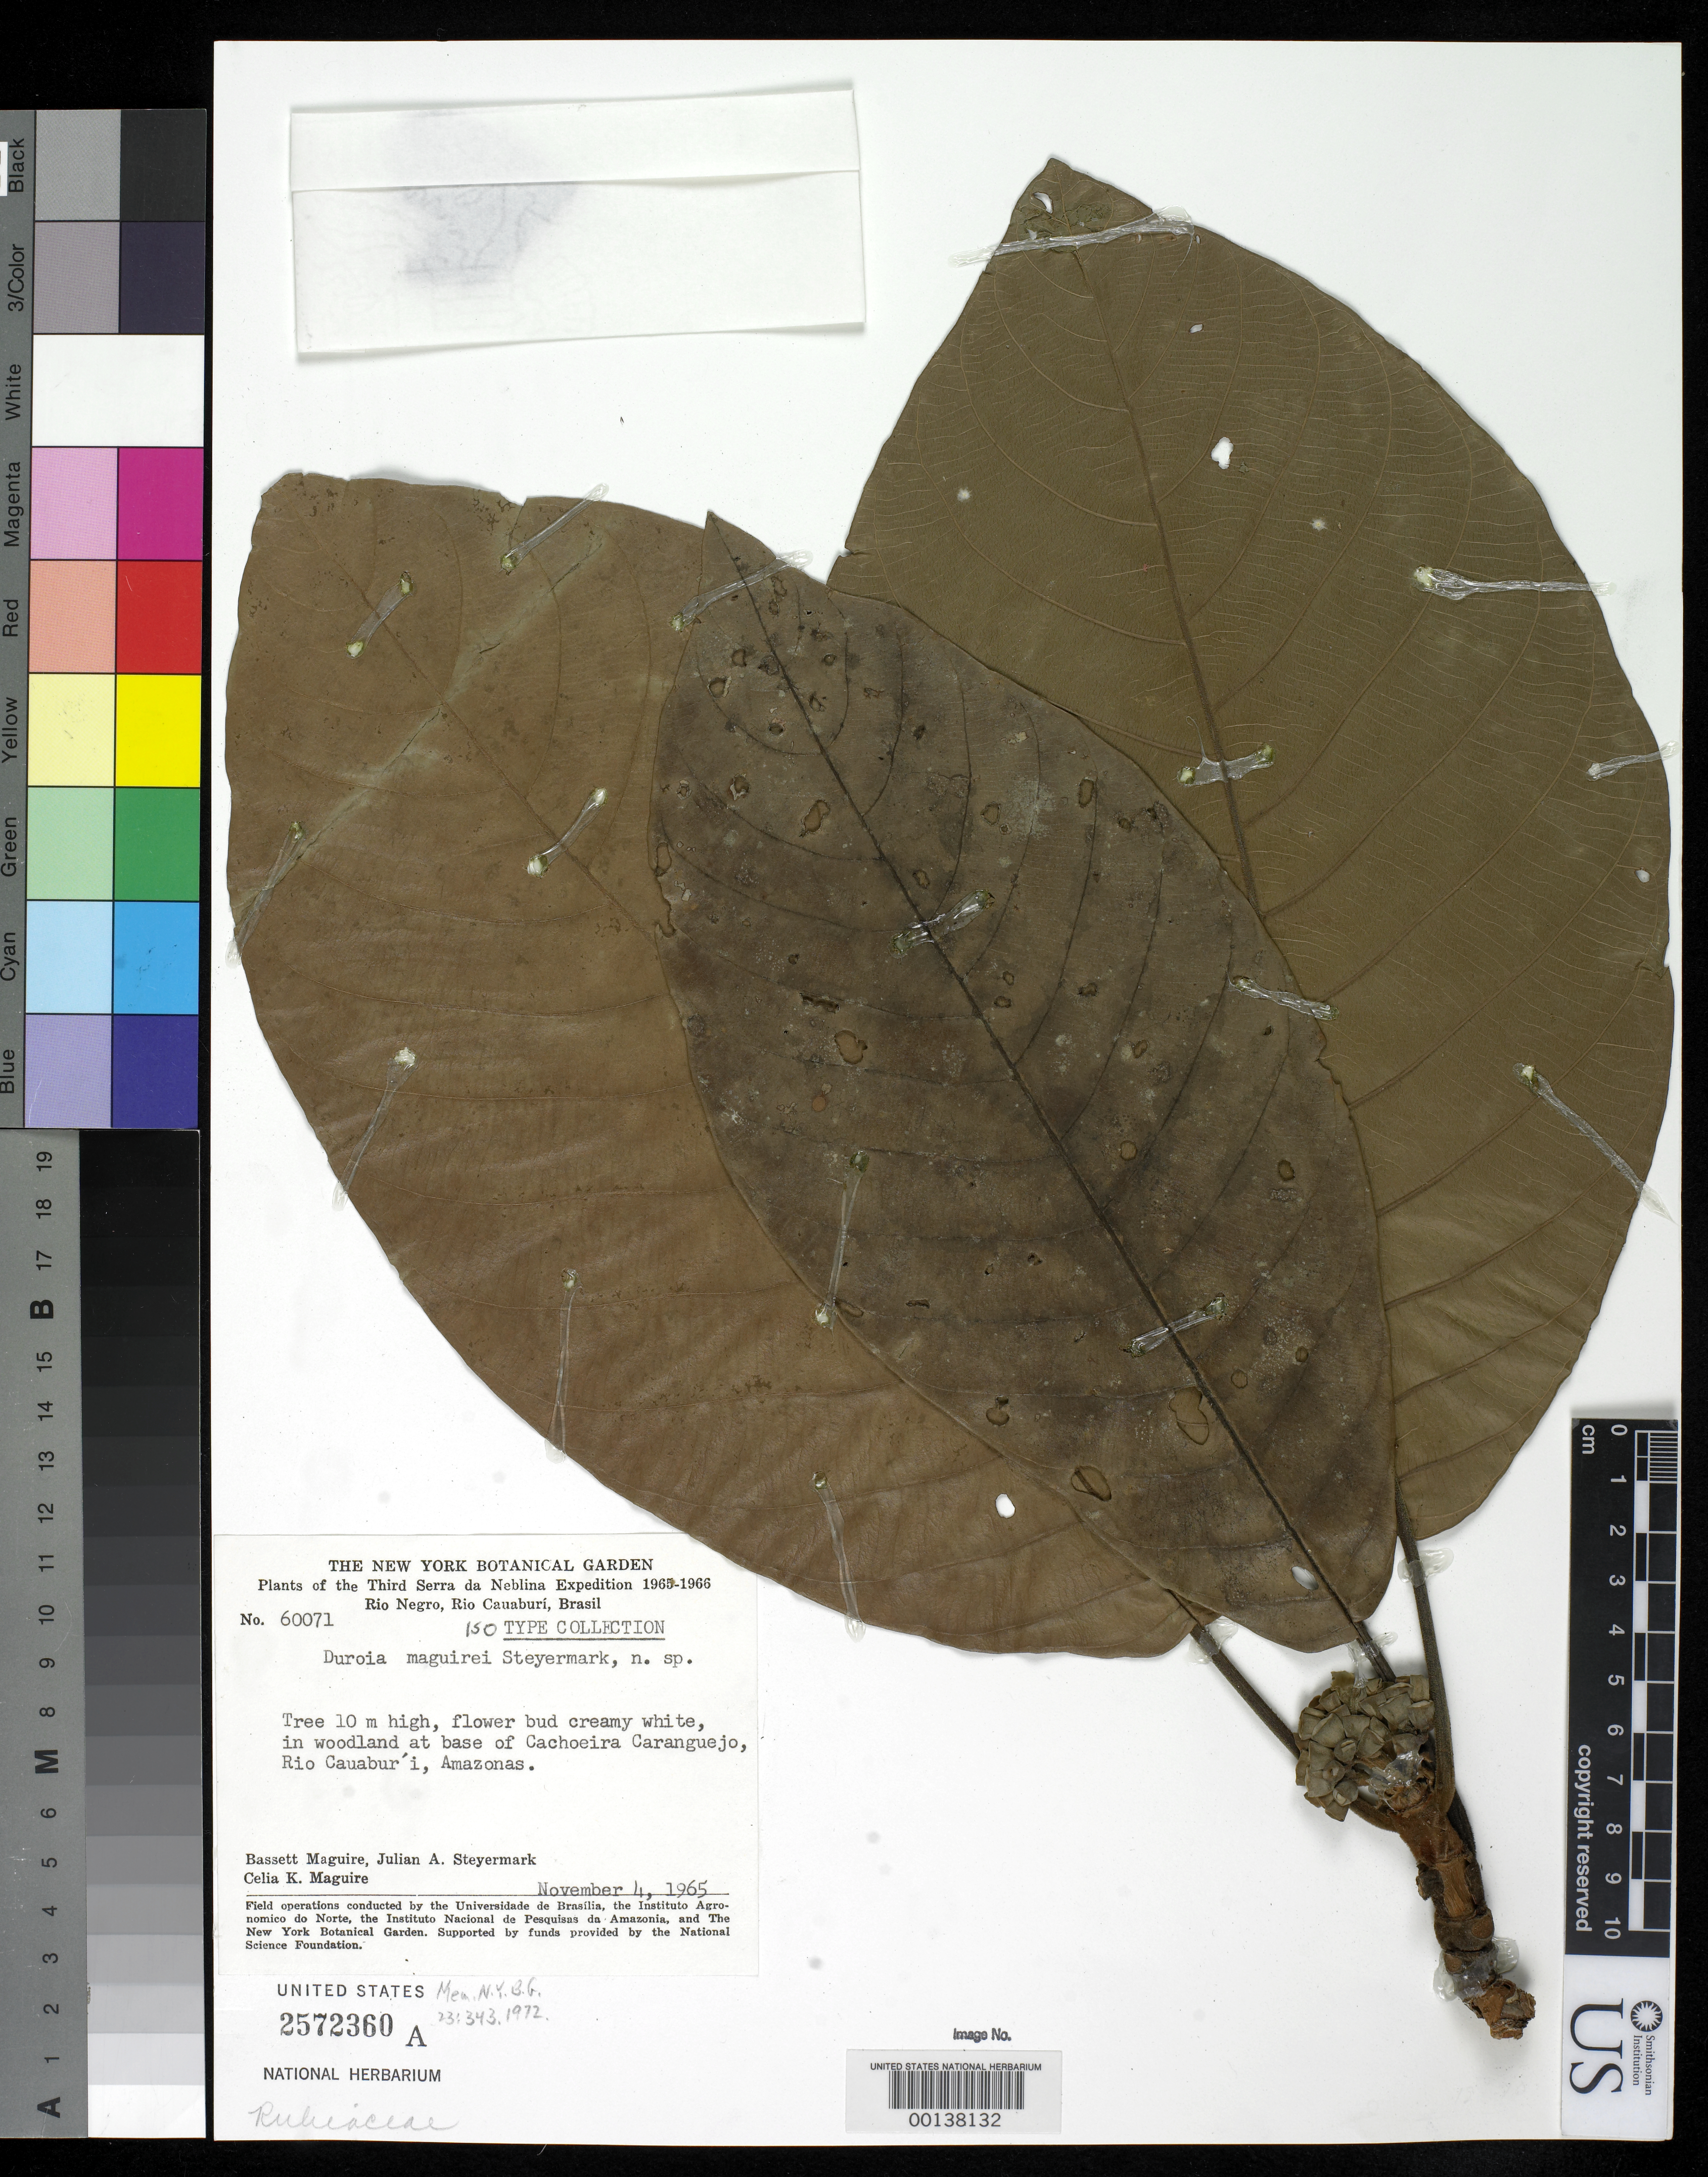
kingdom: Plantae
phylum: Tracheophyta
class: Magnoliopsida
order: Gentianales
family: Rubiaceae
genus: Duroia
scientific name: Duroia maguirei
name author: Steyerm.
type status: Isotype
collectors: B. Maguire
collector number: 60071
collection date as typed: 04 Nov 1965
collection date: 1965-11-04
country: Brazil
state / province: Amazonas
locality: Rio Cauiburi,at base of Cachoeira Caranguejo.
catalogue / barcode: US 2572360A